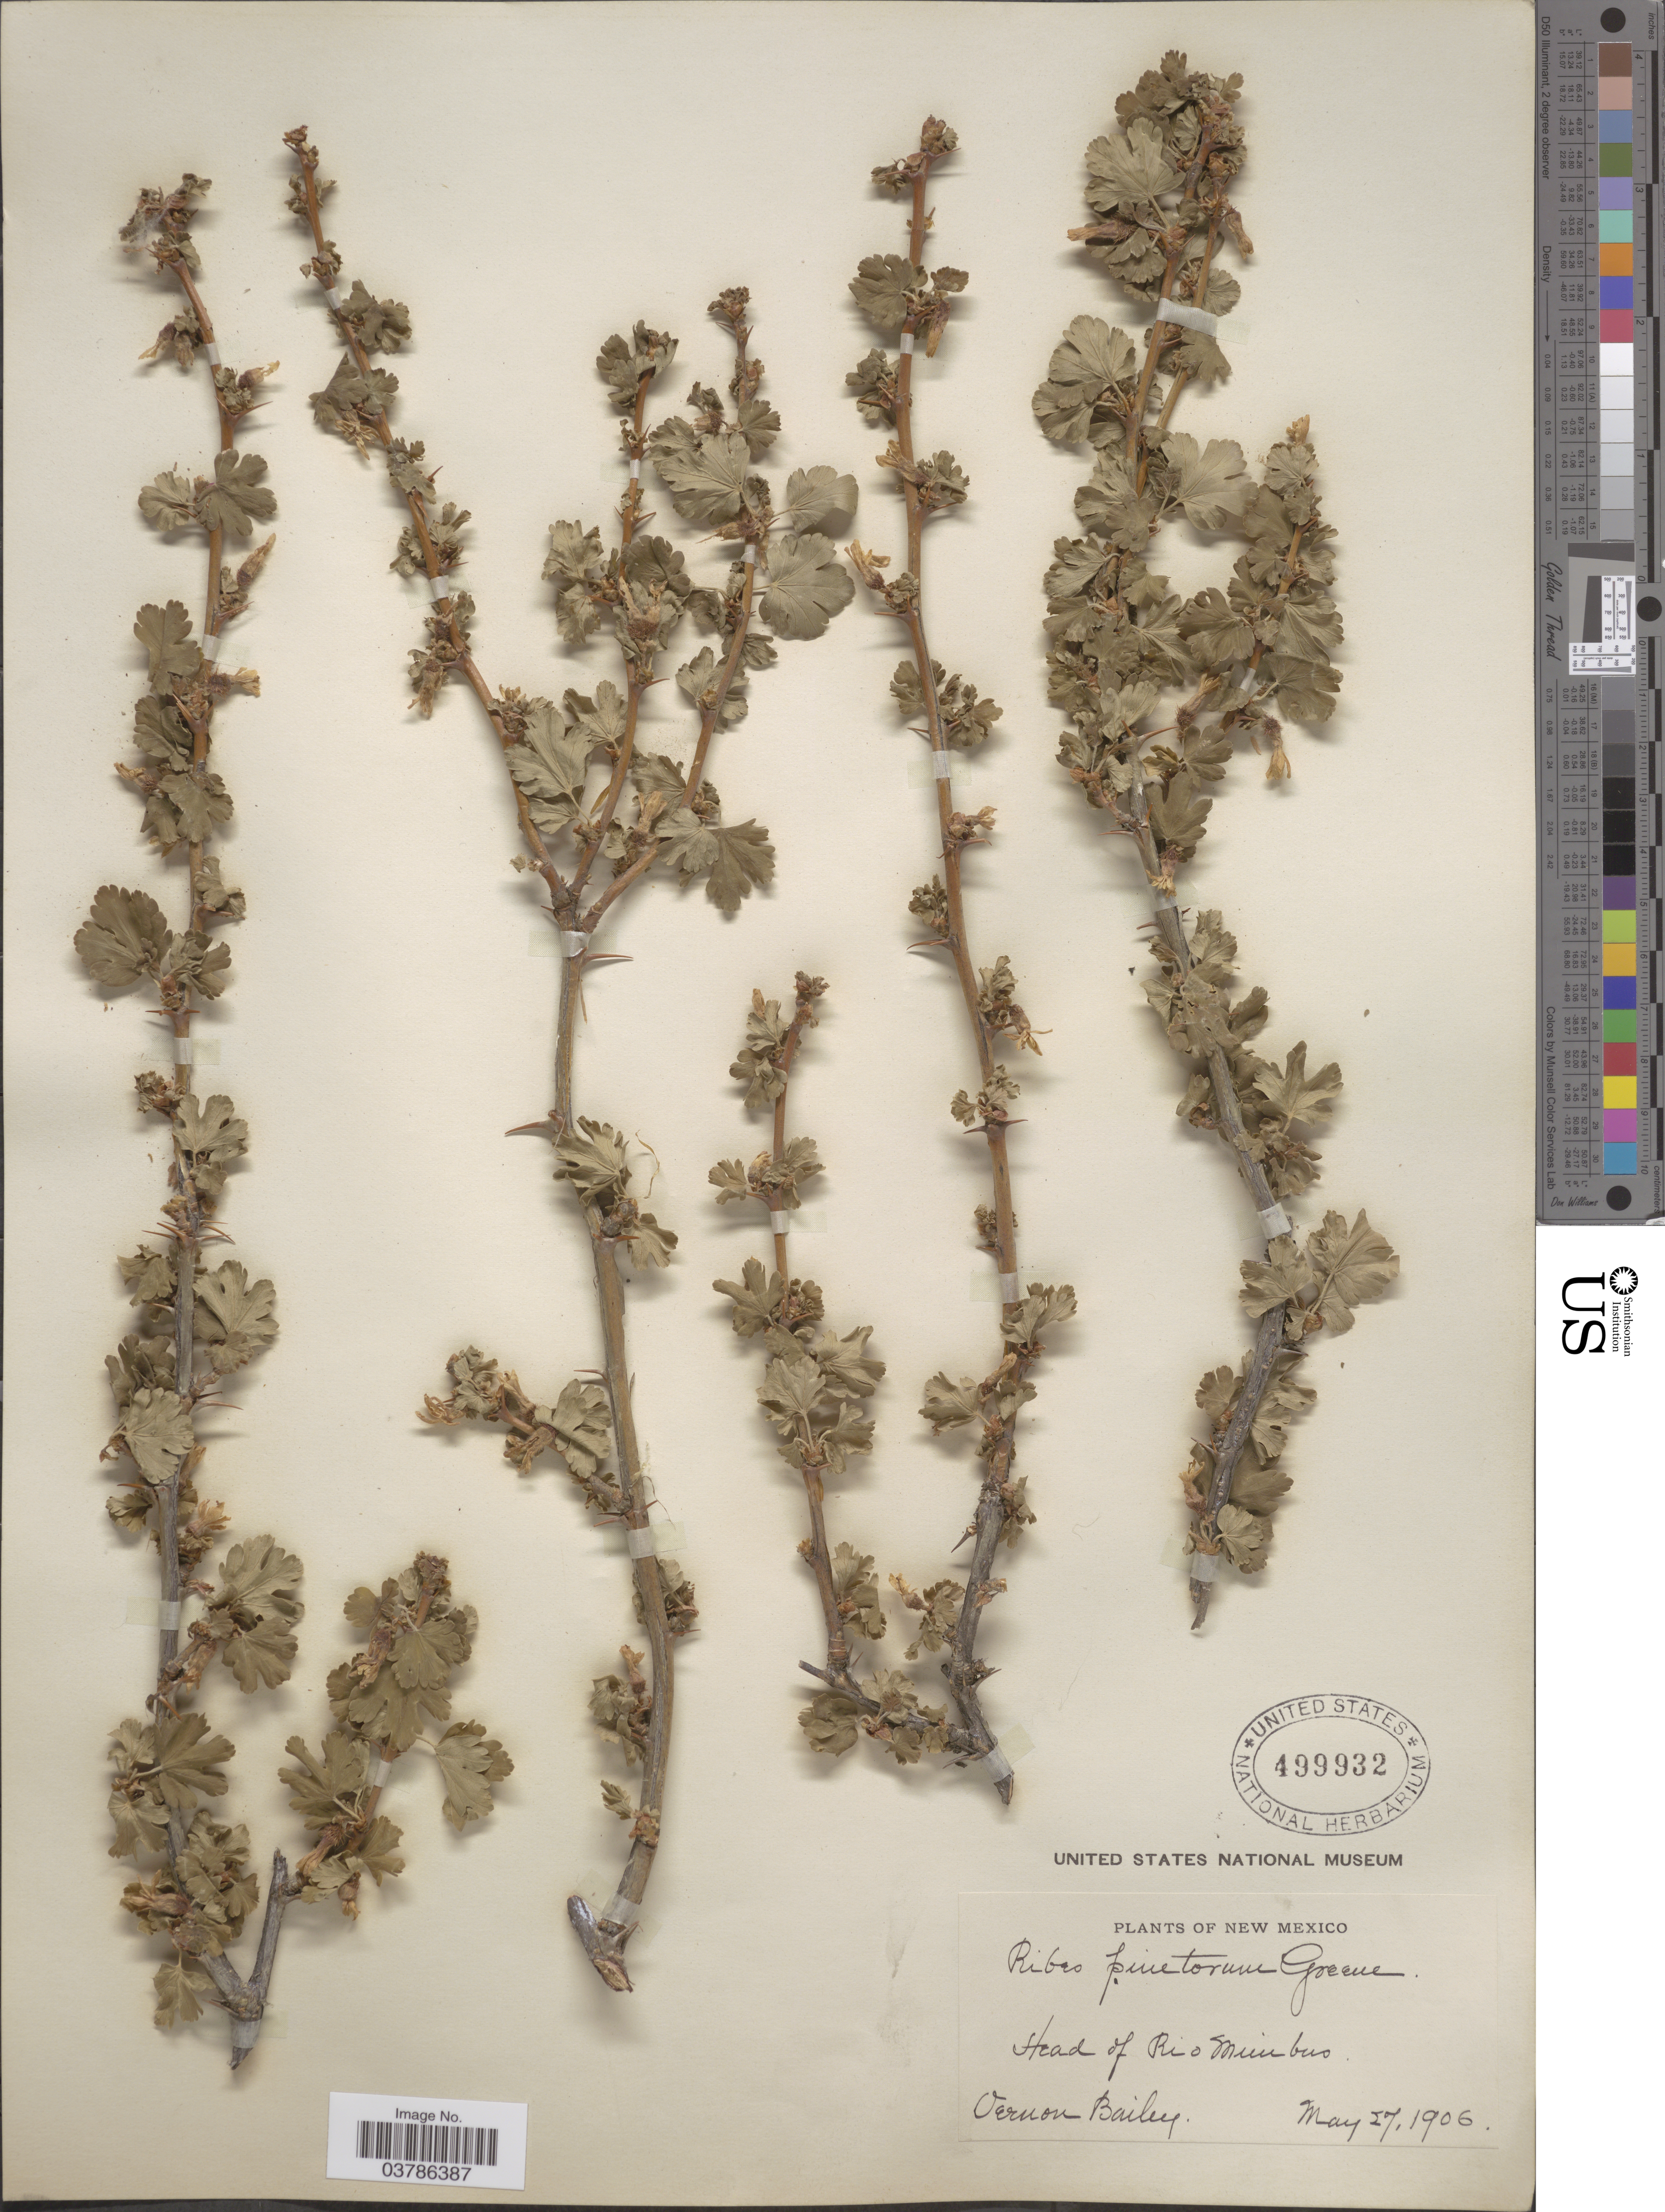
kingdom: Plantae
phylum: Tracheophyta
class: Magnoliopsida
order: Saxifragales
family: Grossulariaceae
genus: Ribes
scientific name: Ribes pinetorum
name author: Greene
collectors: V. O. Bailey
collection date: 1906-05-27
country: United States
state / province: New Mexico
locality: Head of Rio Minibres.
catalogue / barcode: US 499932